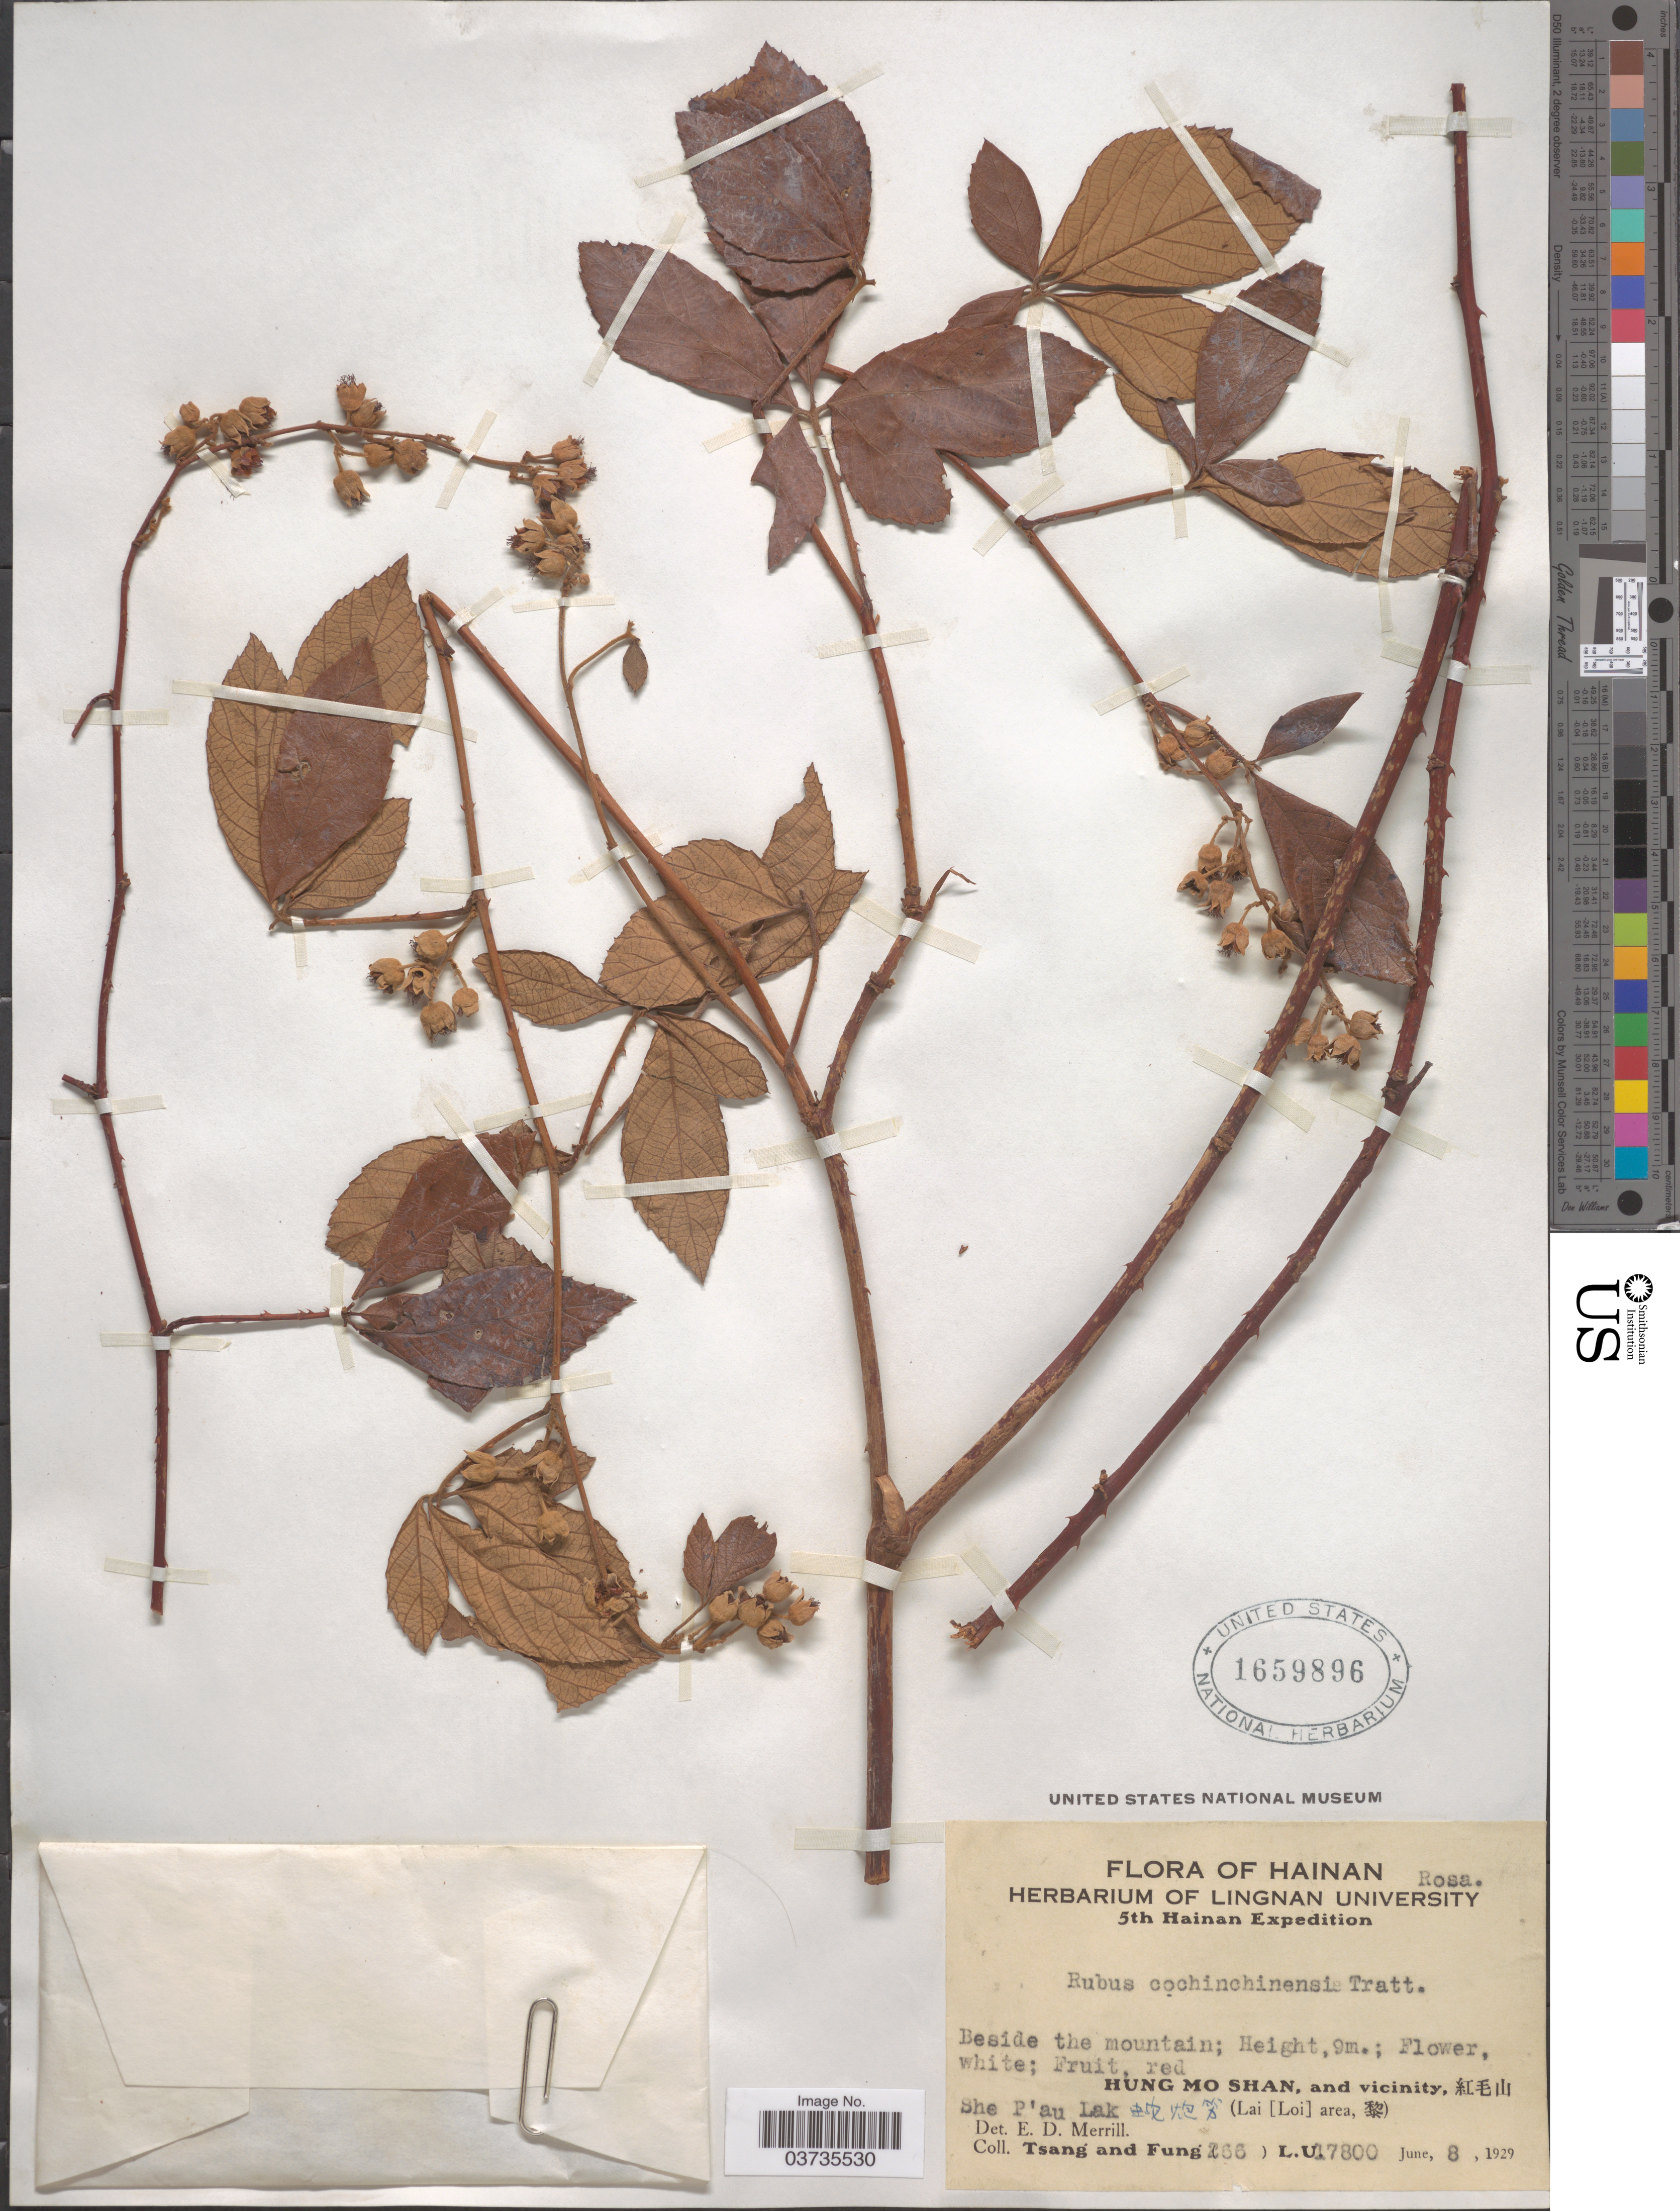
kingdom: Plantae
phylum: Tracheophyta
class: Magnoliopsida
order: Rosales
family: Rosaceae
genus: Rubus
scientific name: Rubus cochinchinensis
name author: Tratt.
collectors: -. T'sang & Fung, --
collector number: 266L.U.17800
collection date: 1929-06-08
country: China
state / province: Hainan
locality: Hung Mo Shan, and vicinity, X. She P'au Lak (Lai [Loi] area, X).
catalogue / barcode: US 1659896